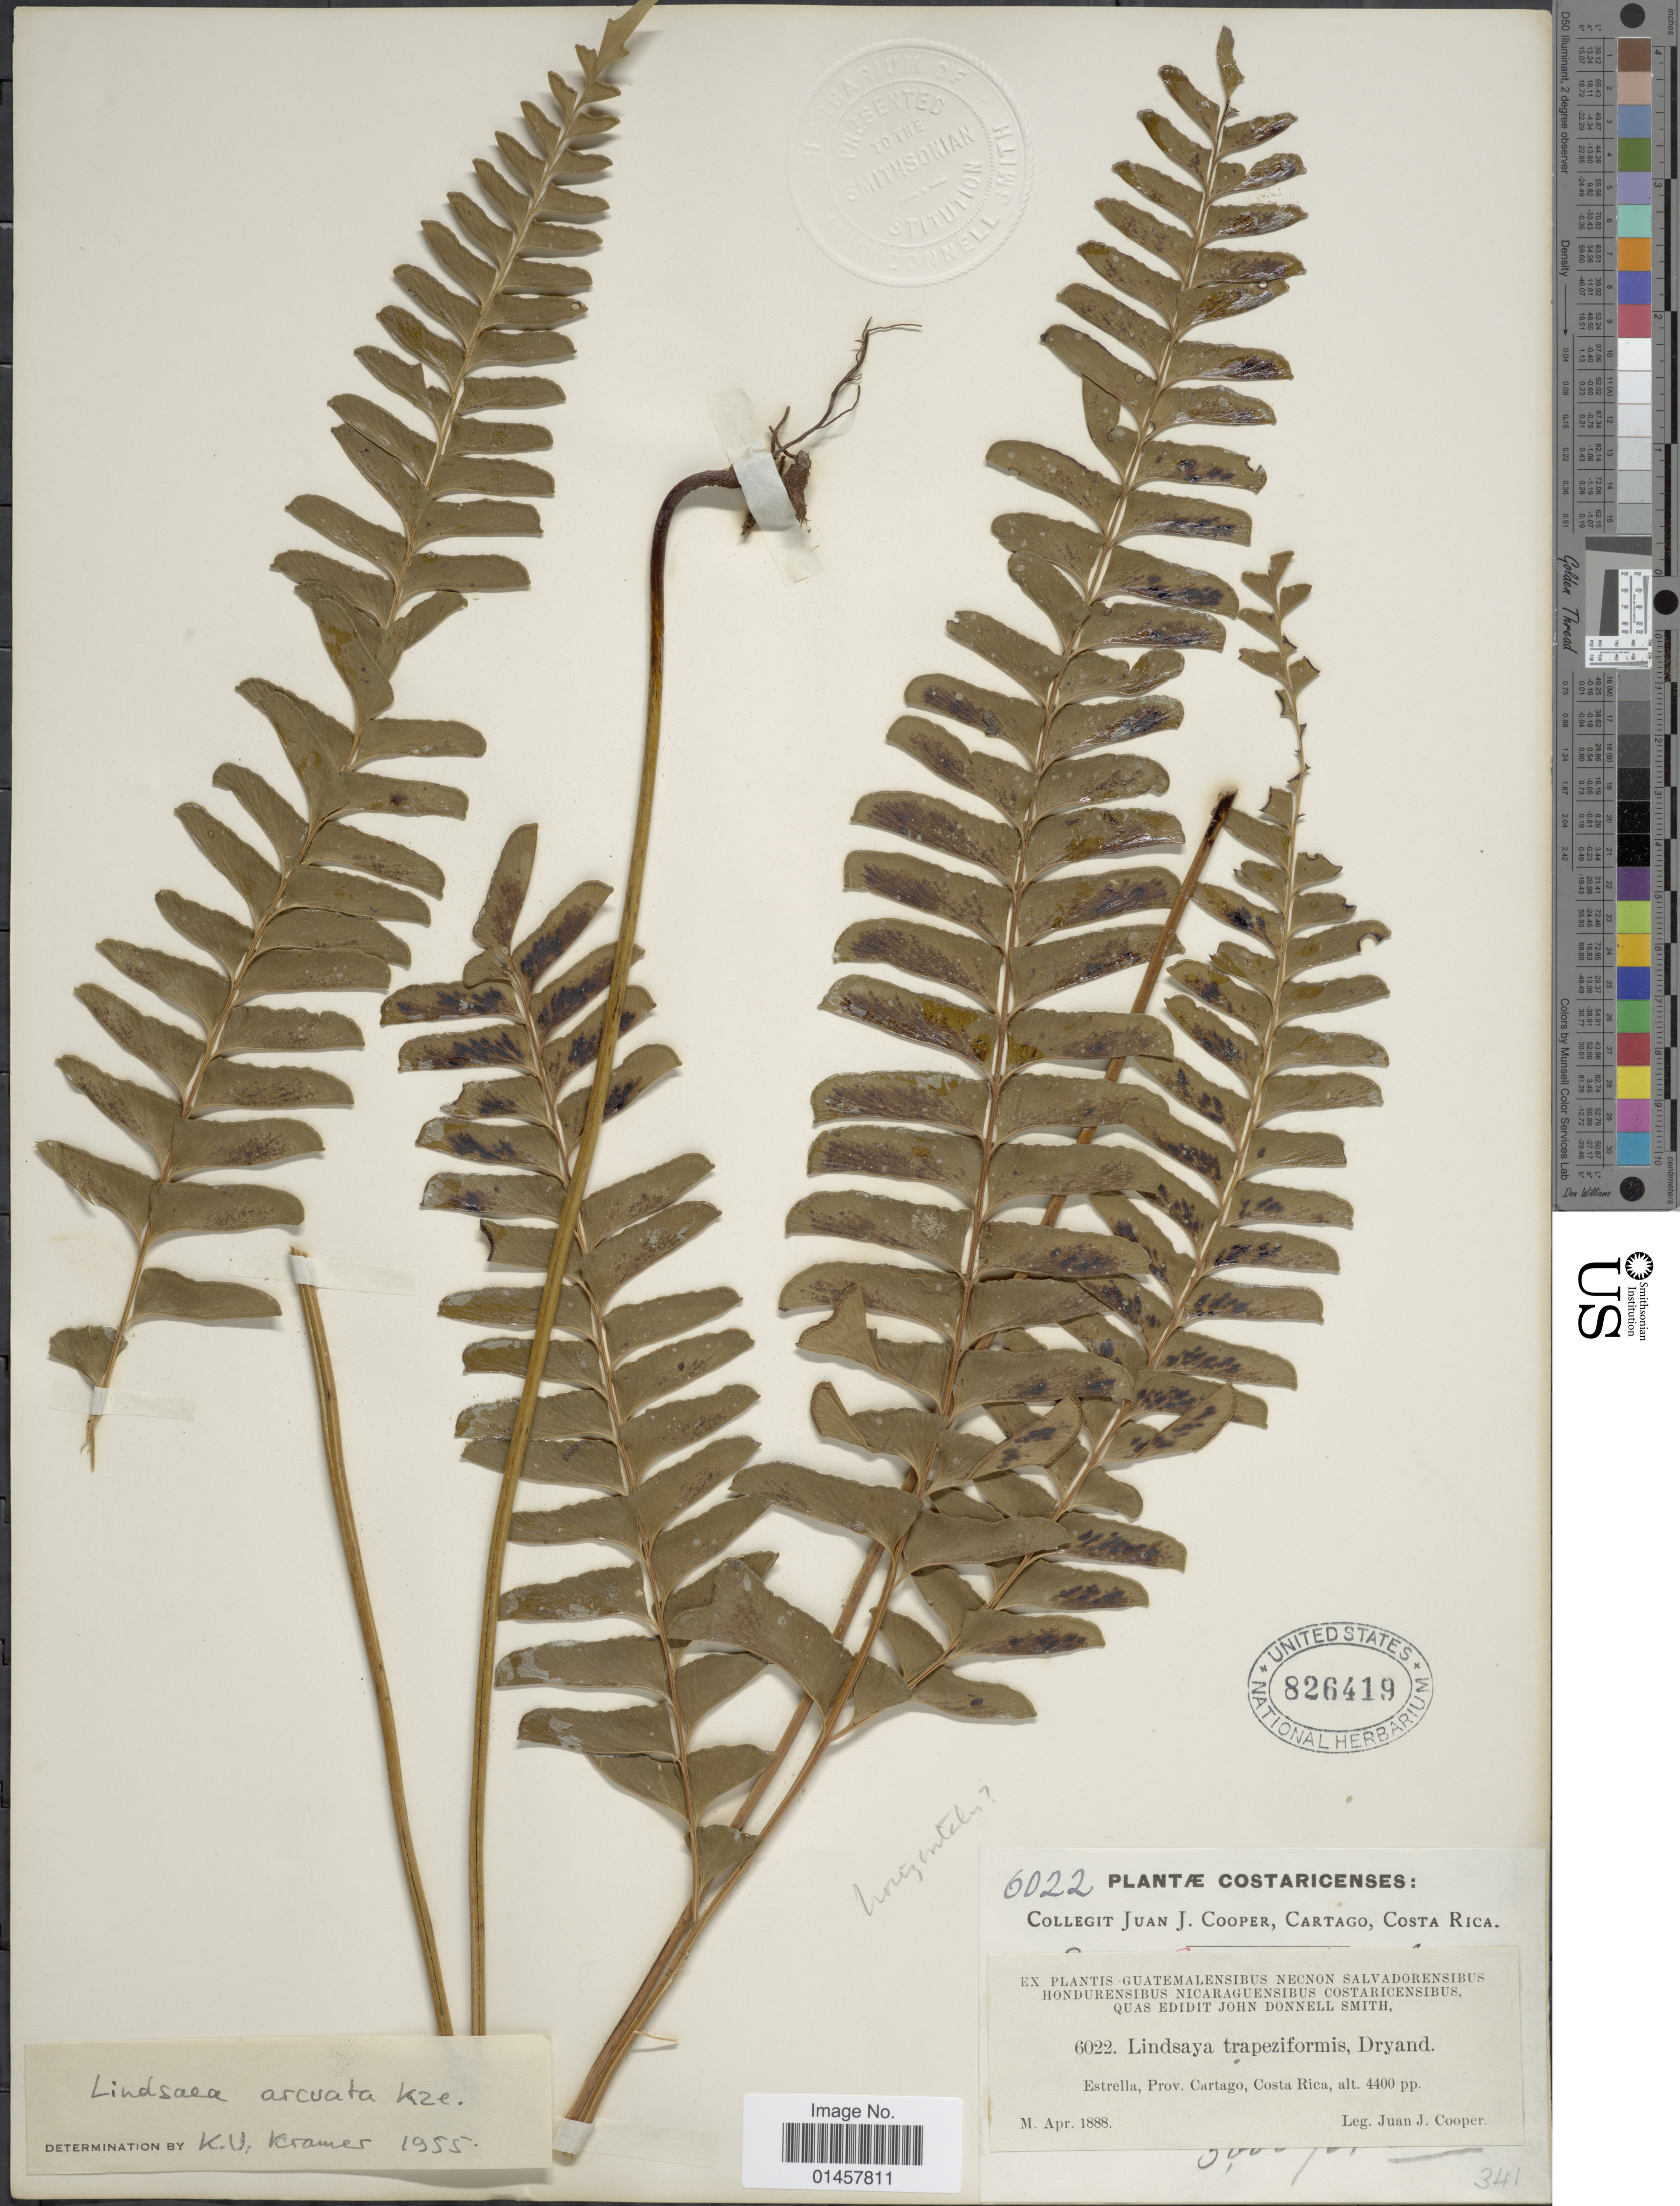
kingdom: Plantae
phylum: Tracheophyta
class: Polypodiopsida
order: Polypodiales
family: Lindsaeaceae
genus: Lindsaea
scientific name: Lindsaea arcuata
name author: Kunze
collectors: J. J. Cooper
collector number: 6022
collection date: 1888-04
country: Costa Rica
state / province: Cartago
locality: Estrella, Prov. Cartago, Costa Rica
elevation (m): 1341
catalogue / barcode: US 826419